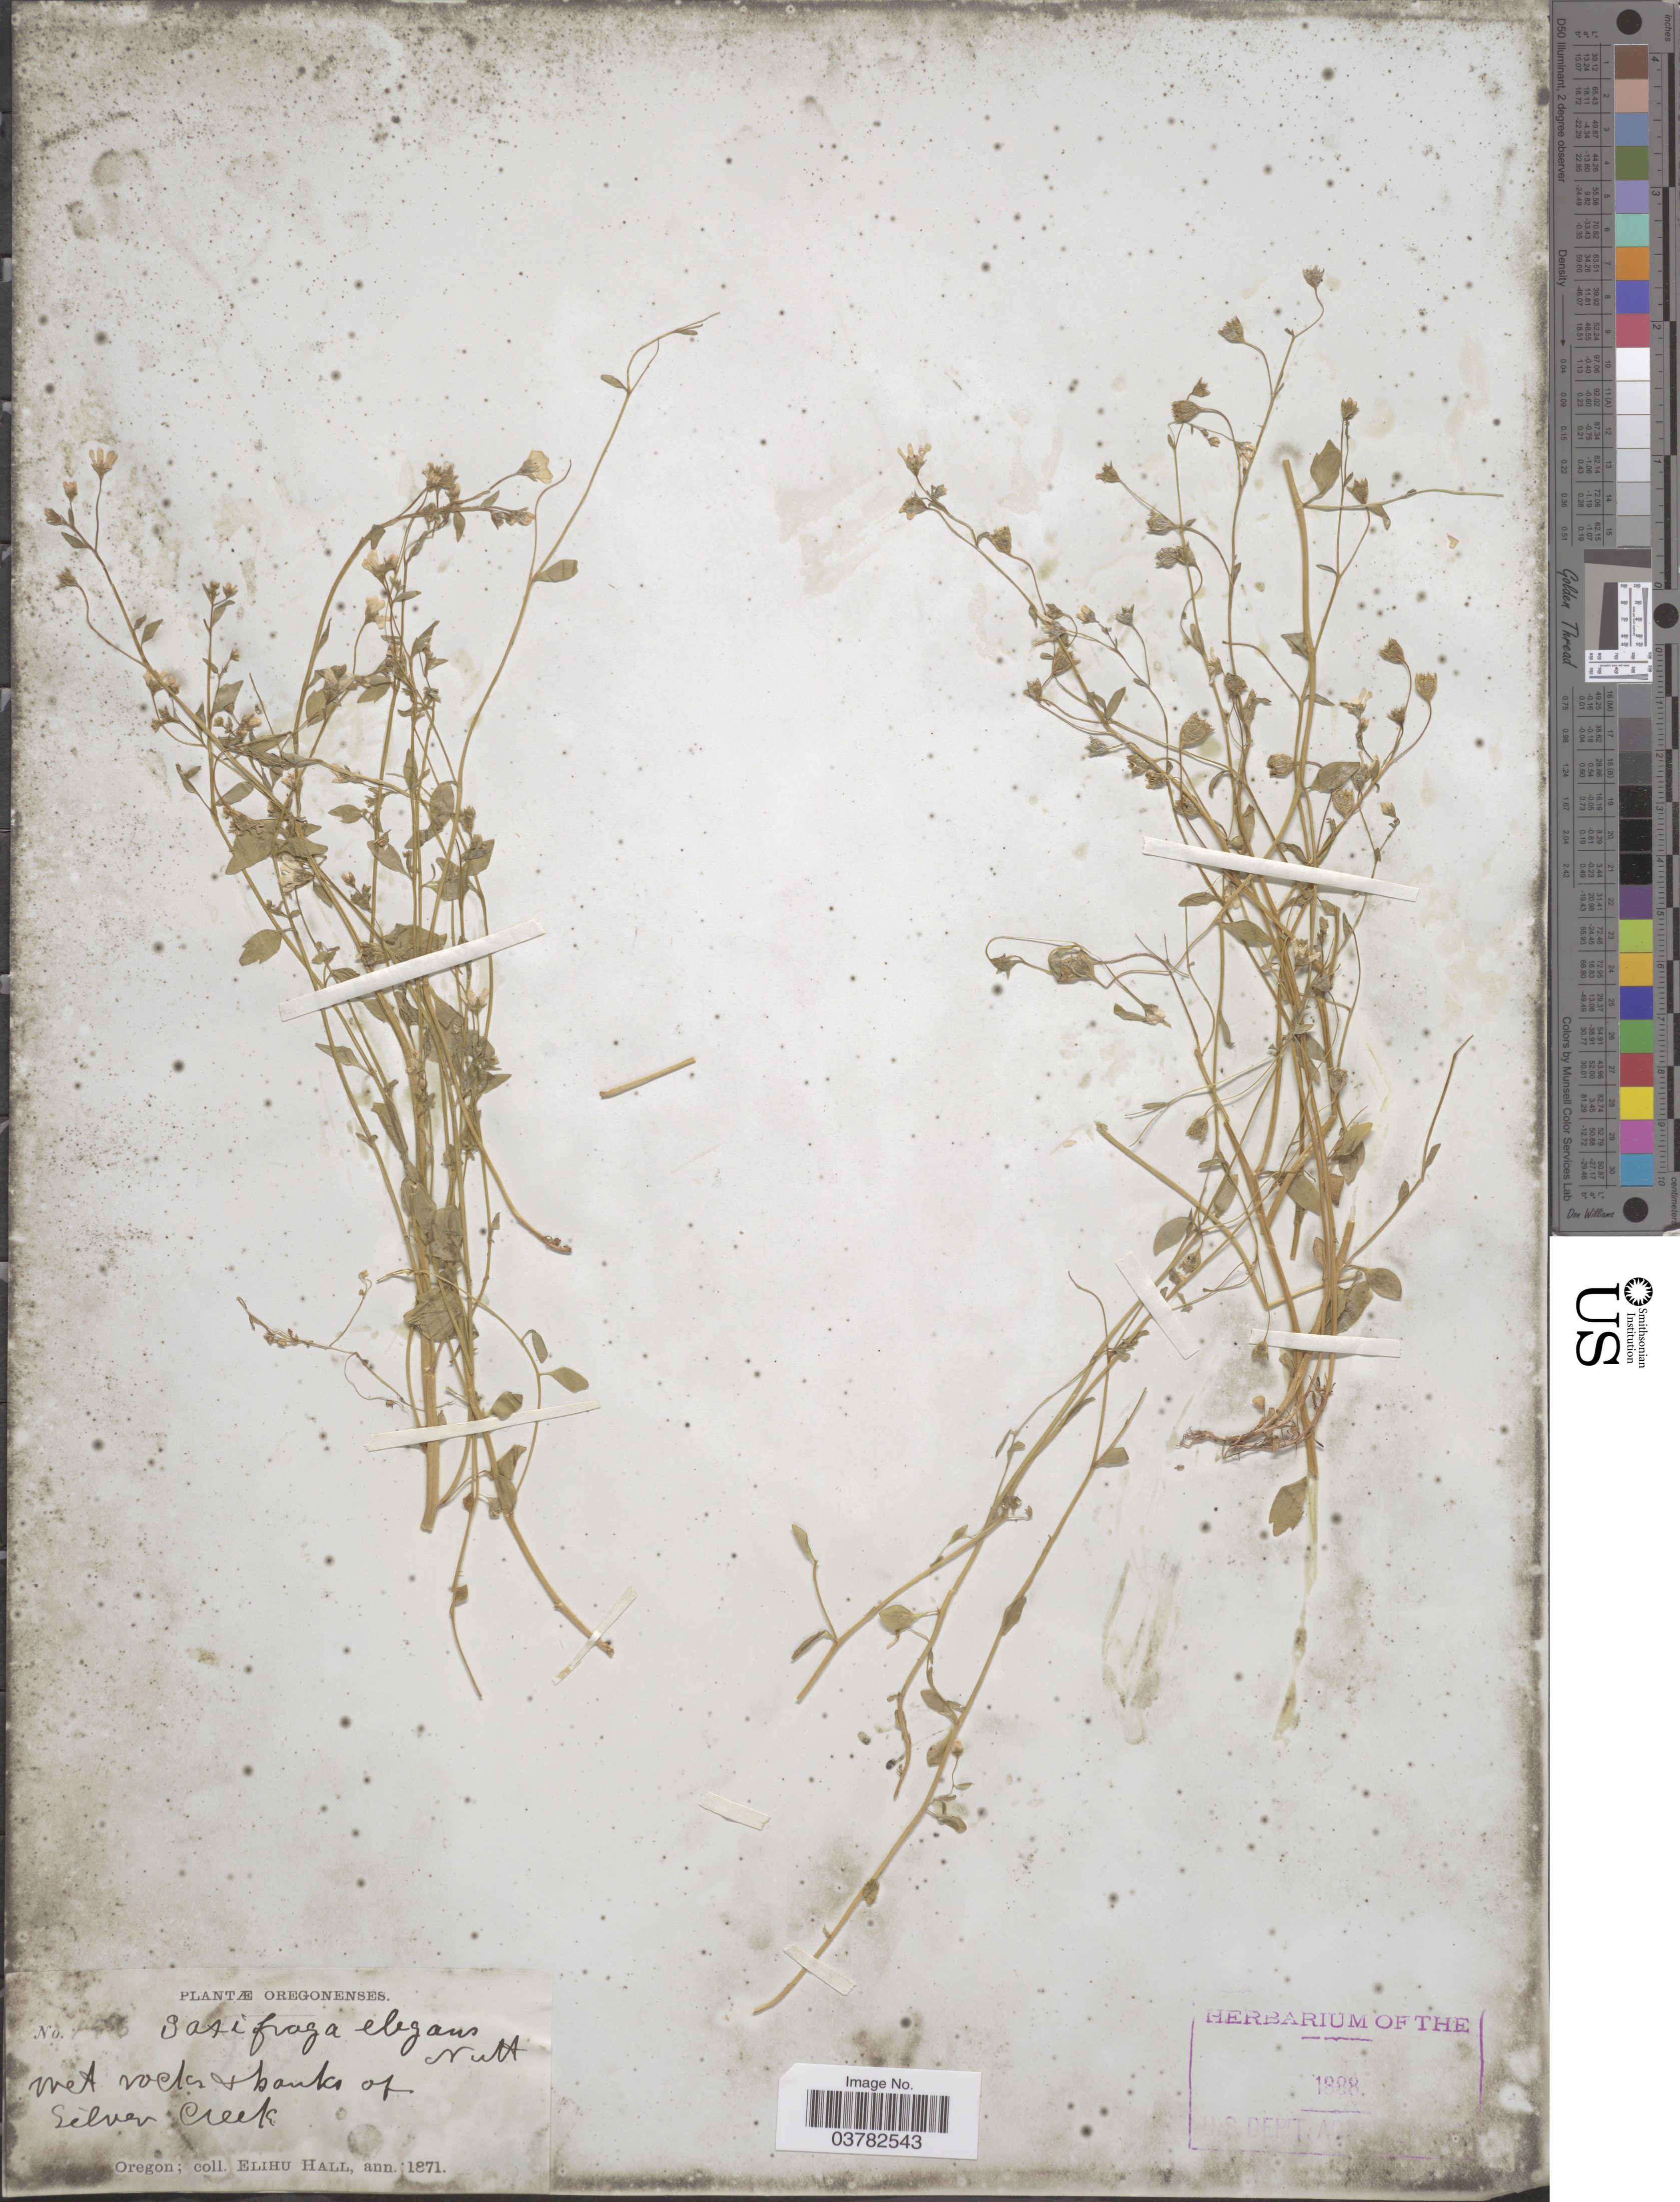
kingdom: Plantae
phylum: Tracheophyta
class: Magnoliopsida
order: Saxifragales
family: Saxifragaceae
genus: Saxifraga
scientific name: Saxifraga nuttallii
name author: Small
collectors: E. Hall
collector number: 146*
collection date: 1871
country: United States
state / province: Oregon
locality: Wet rock & banks of Silver Creek.